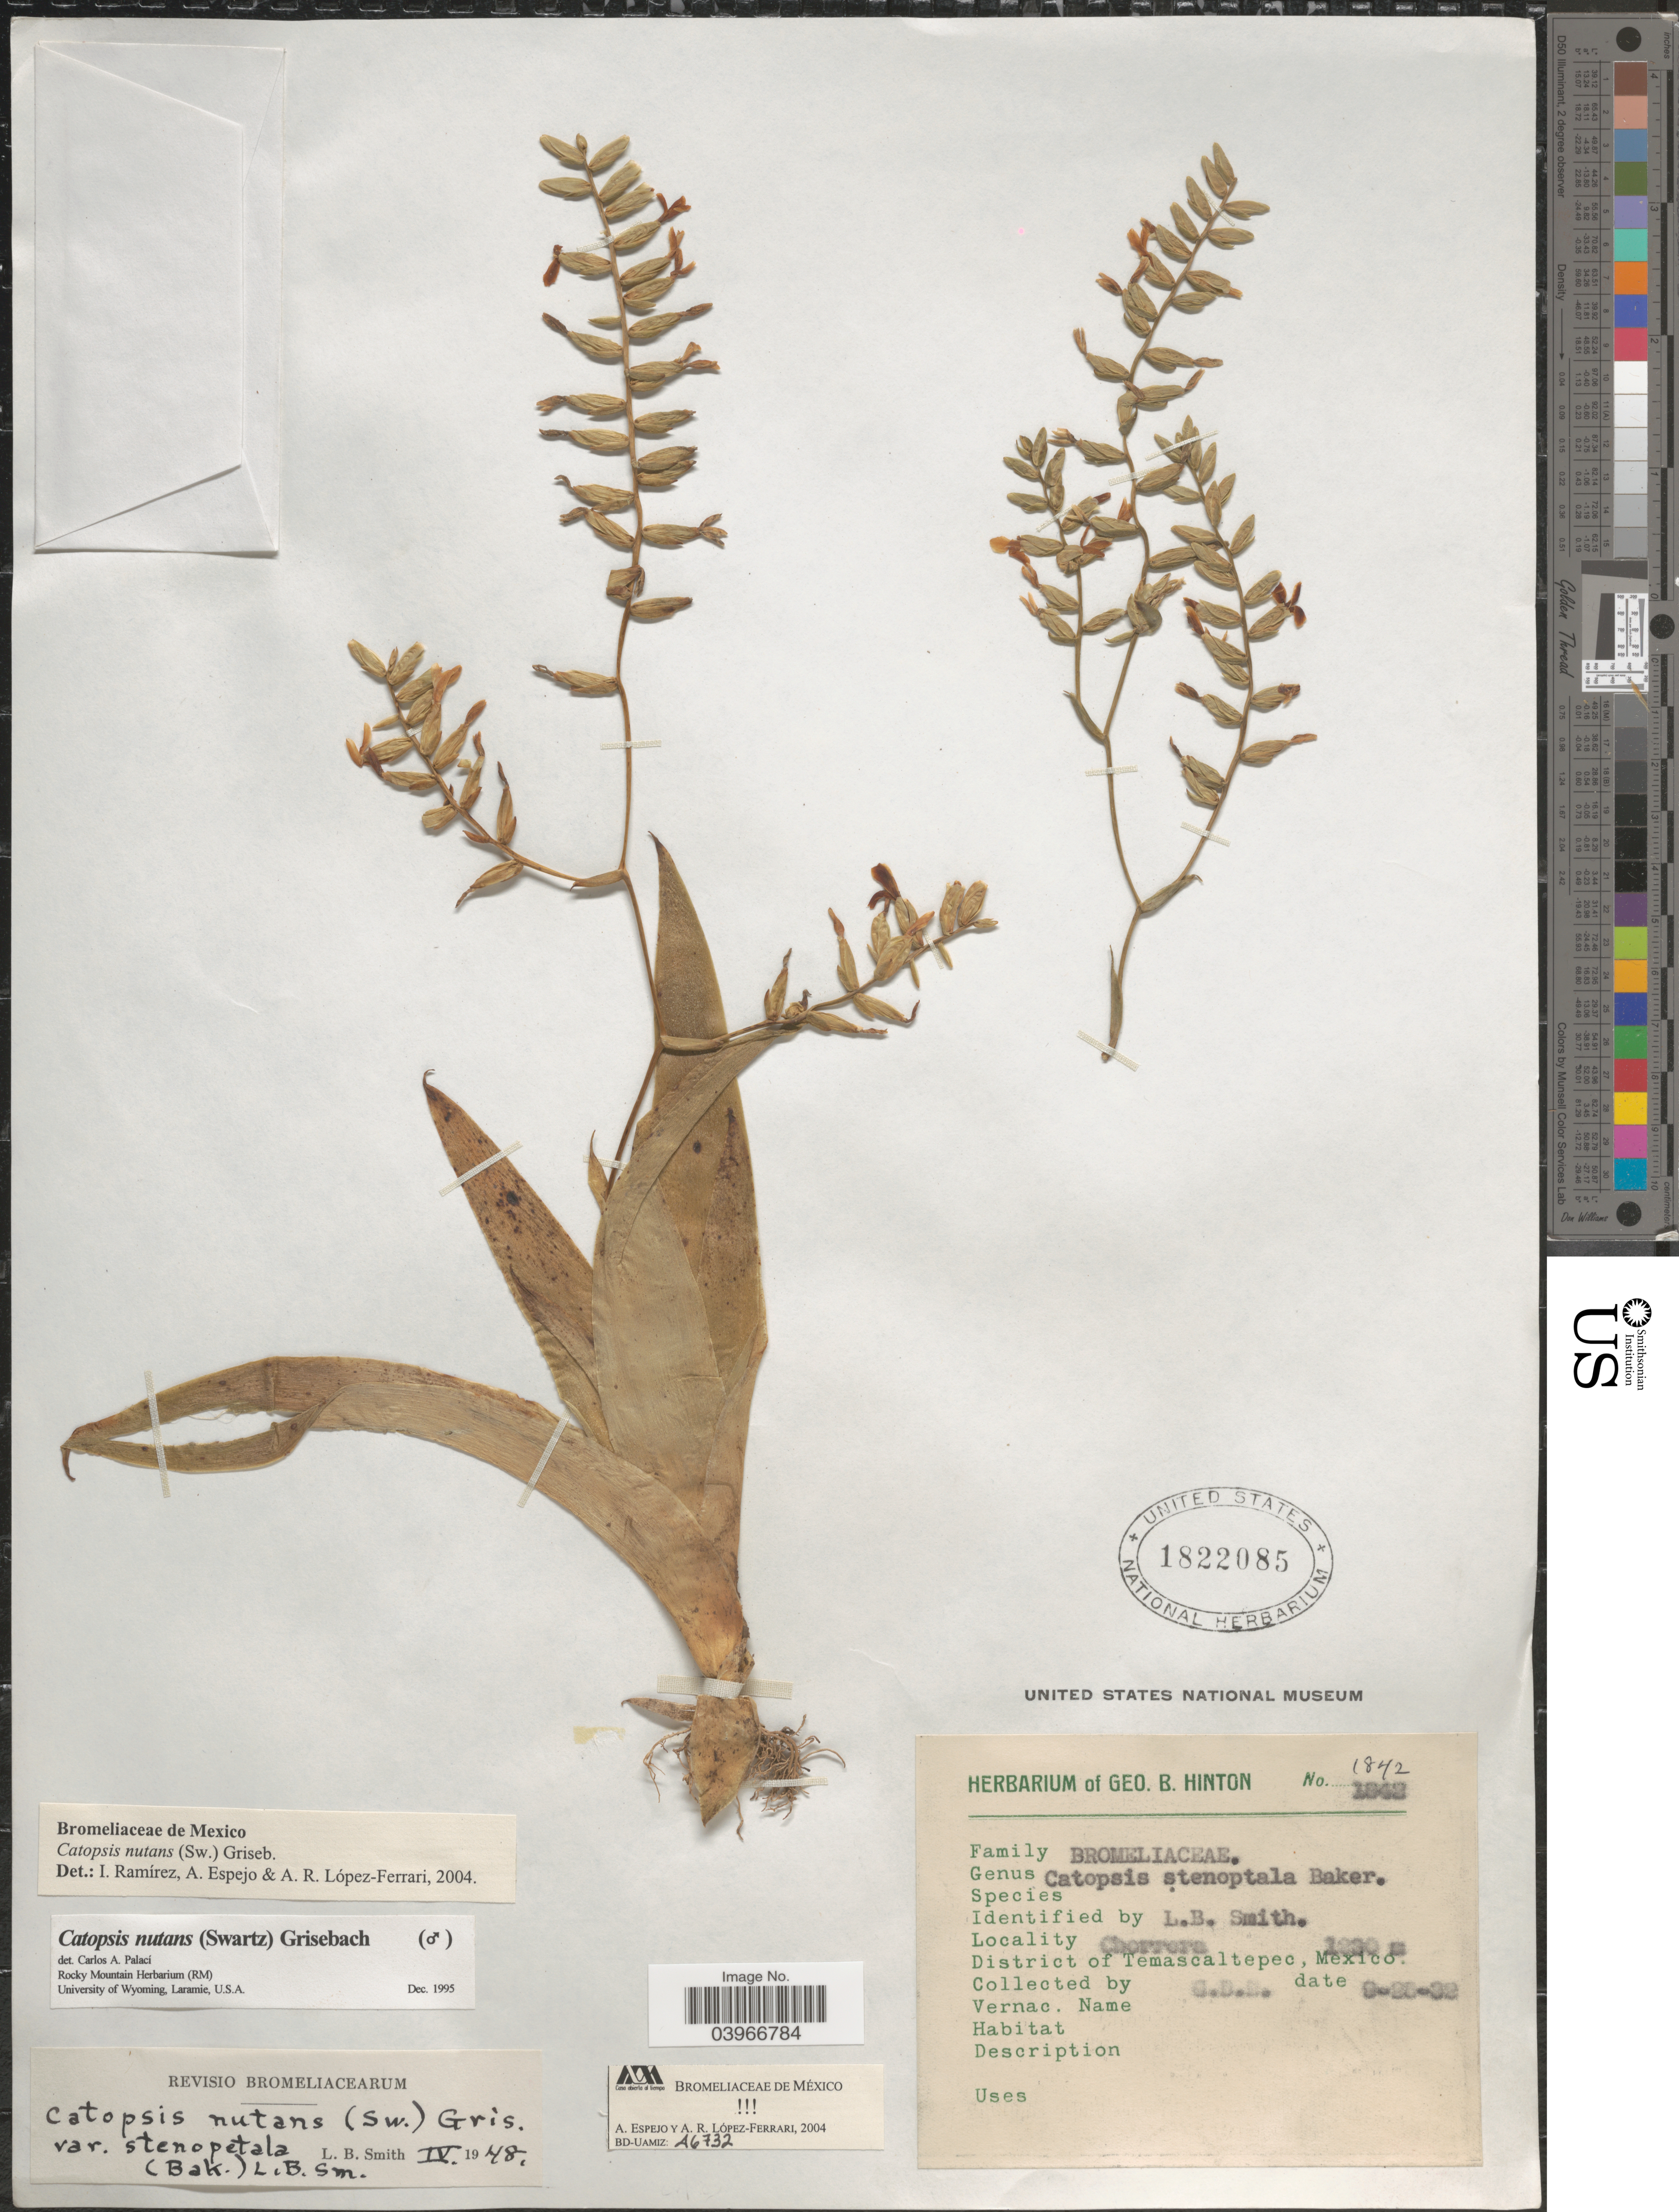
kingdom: Plantae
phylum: Tracheophyta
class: Liliopsida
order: Poales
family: Bromeliaceae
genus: Catopsis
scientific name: Catopsis nutans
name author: (Sw.) Griseb.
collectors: G. B. Hinton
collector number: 1842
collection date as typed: Transcribed d/m/y: 25/9/32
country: Mexico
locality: Chorrera. District of Temascaltepec.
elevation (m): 1230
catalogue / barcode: US 1822085